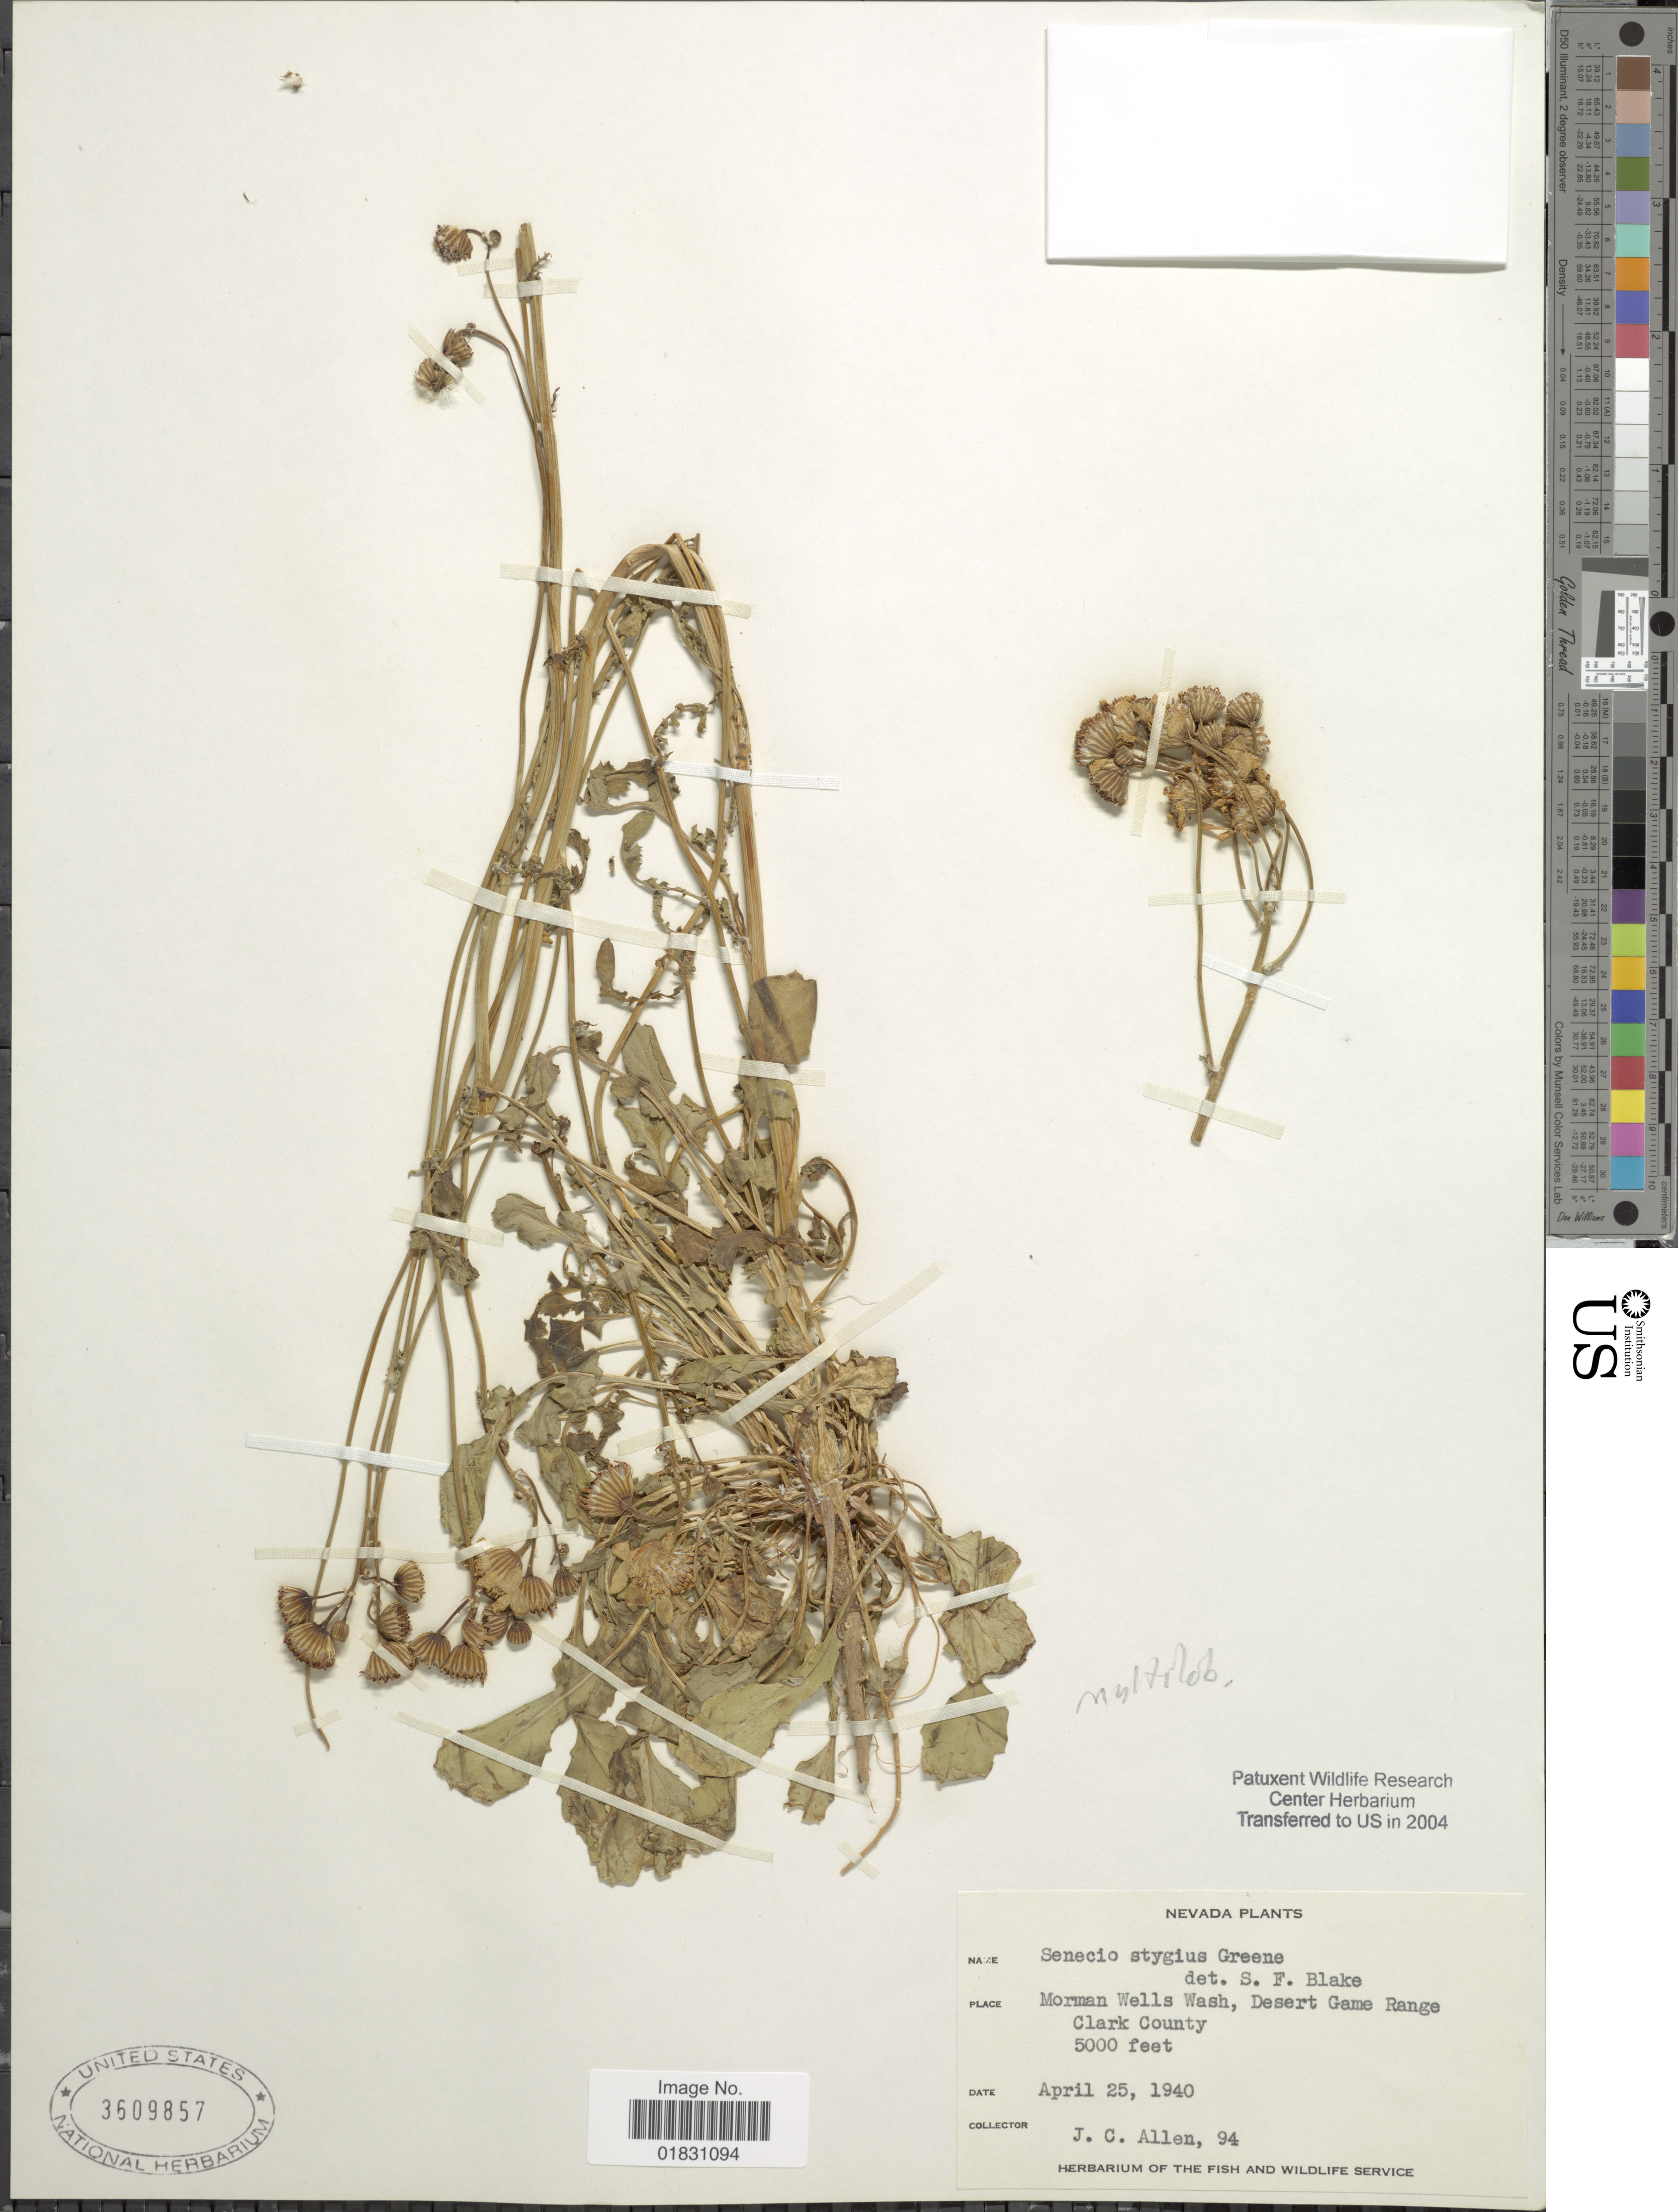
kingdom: Plantae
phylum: Tracheophyta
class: Magnoliopsida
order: Asterales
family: Asteraceae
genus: Packera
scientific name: Packera multilobata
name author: (Torr. & A. Gray) W.A. Weber & Á. Löve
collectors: J. C. Allen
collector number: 94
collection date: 1940-04-25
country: United States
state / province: Nevada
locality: Morman Wells Wash, Desert Game Range, Clark County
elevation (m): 1524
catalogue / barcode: US 3609857